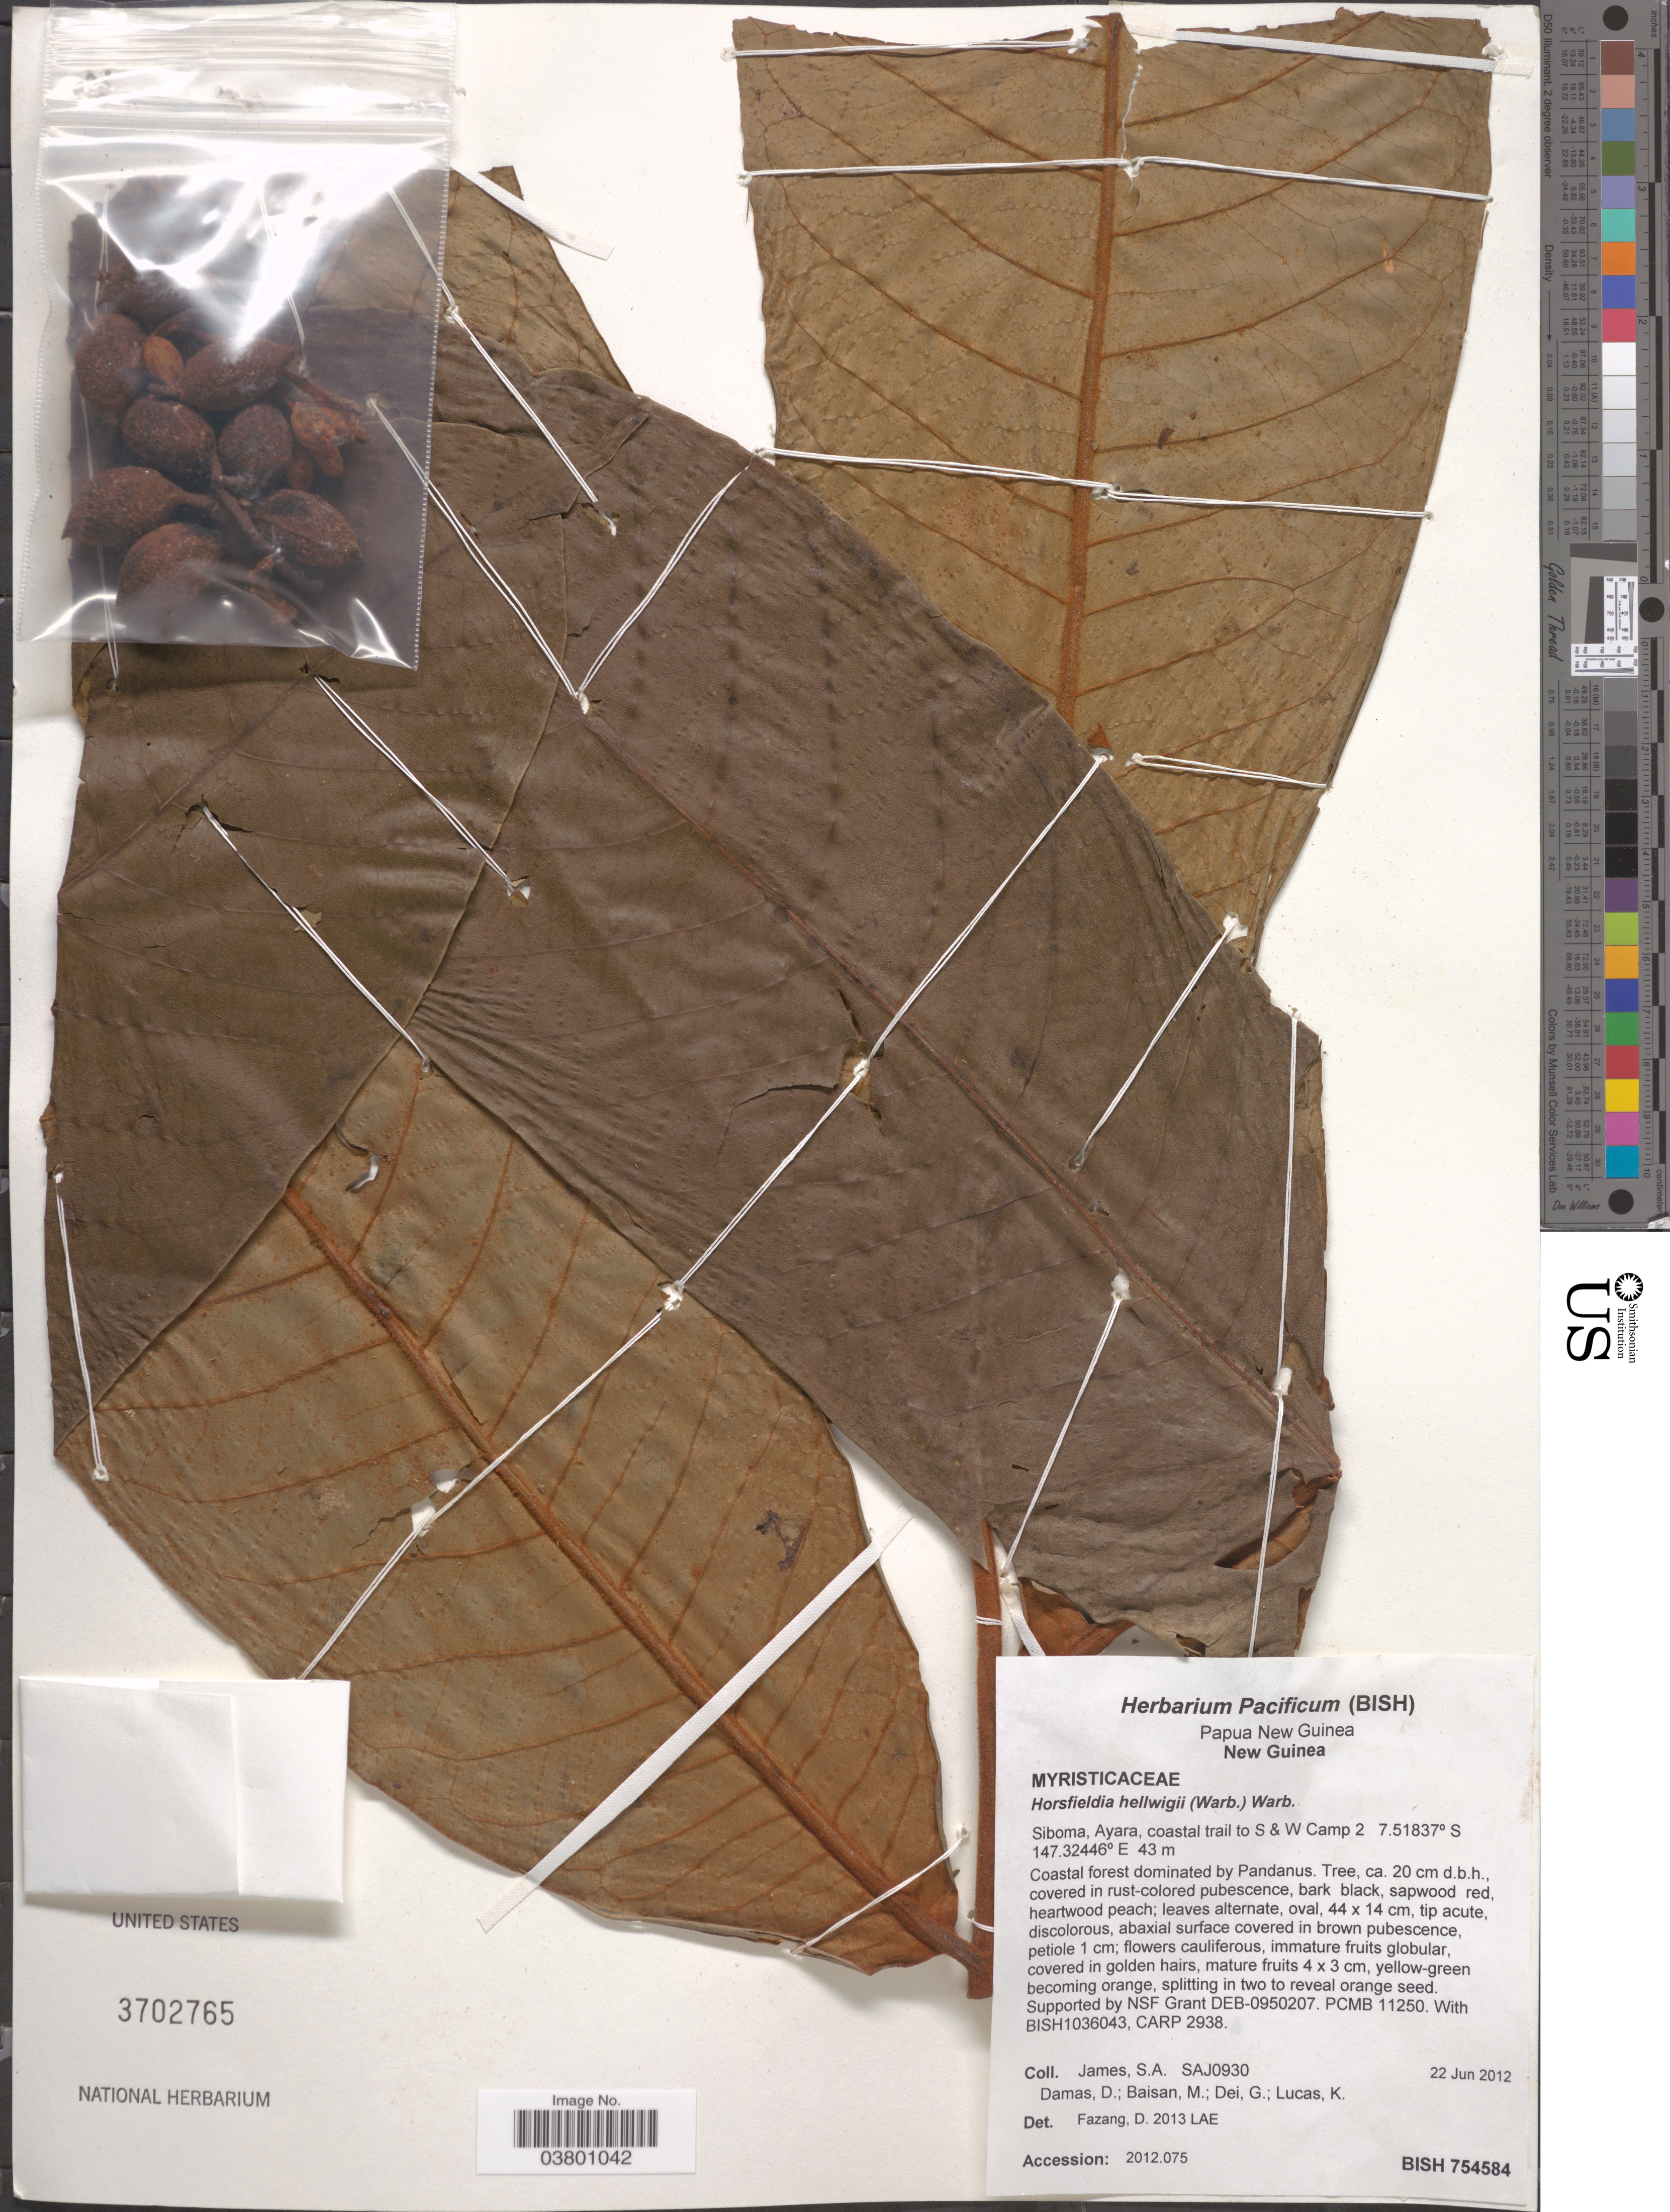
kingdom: Plantae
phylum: Tracheophyta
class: Magnoliopsida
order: Magnoliales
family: Myristicaceae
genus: Horsfieldia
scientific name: Horsfieldia hellwigii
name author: Warb.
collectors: S. James, D. Damas, M. Baisan, G. Dei & K. Lucas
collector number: SAJ0930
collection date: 2012-06-22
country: Papua New Guinea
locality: New Guinea. Siboma, Ayara, coastal trail to S & W Camp 2.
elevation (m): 43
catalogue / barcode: US 3702765